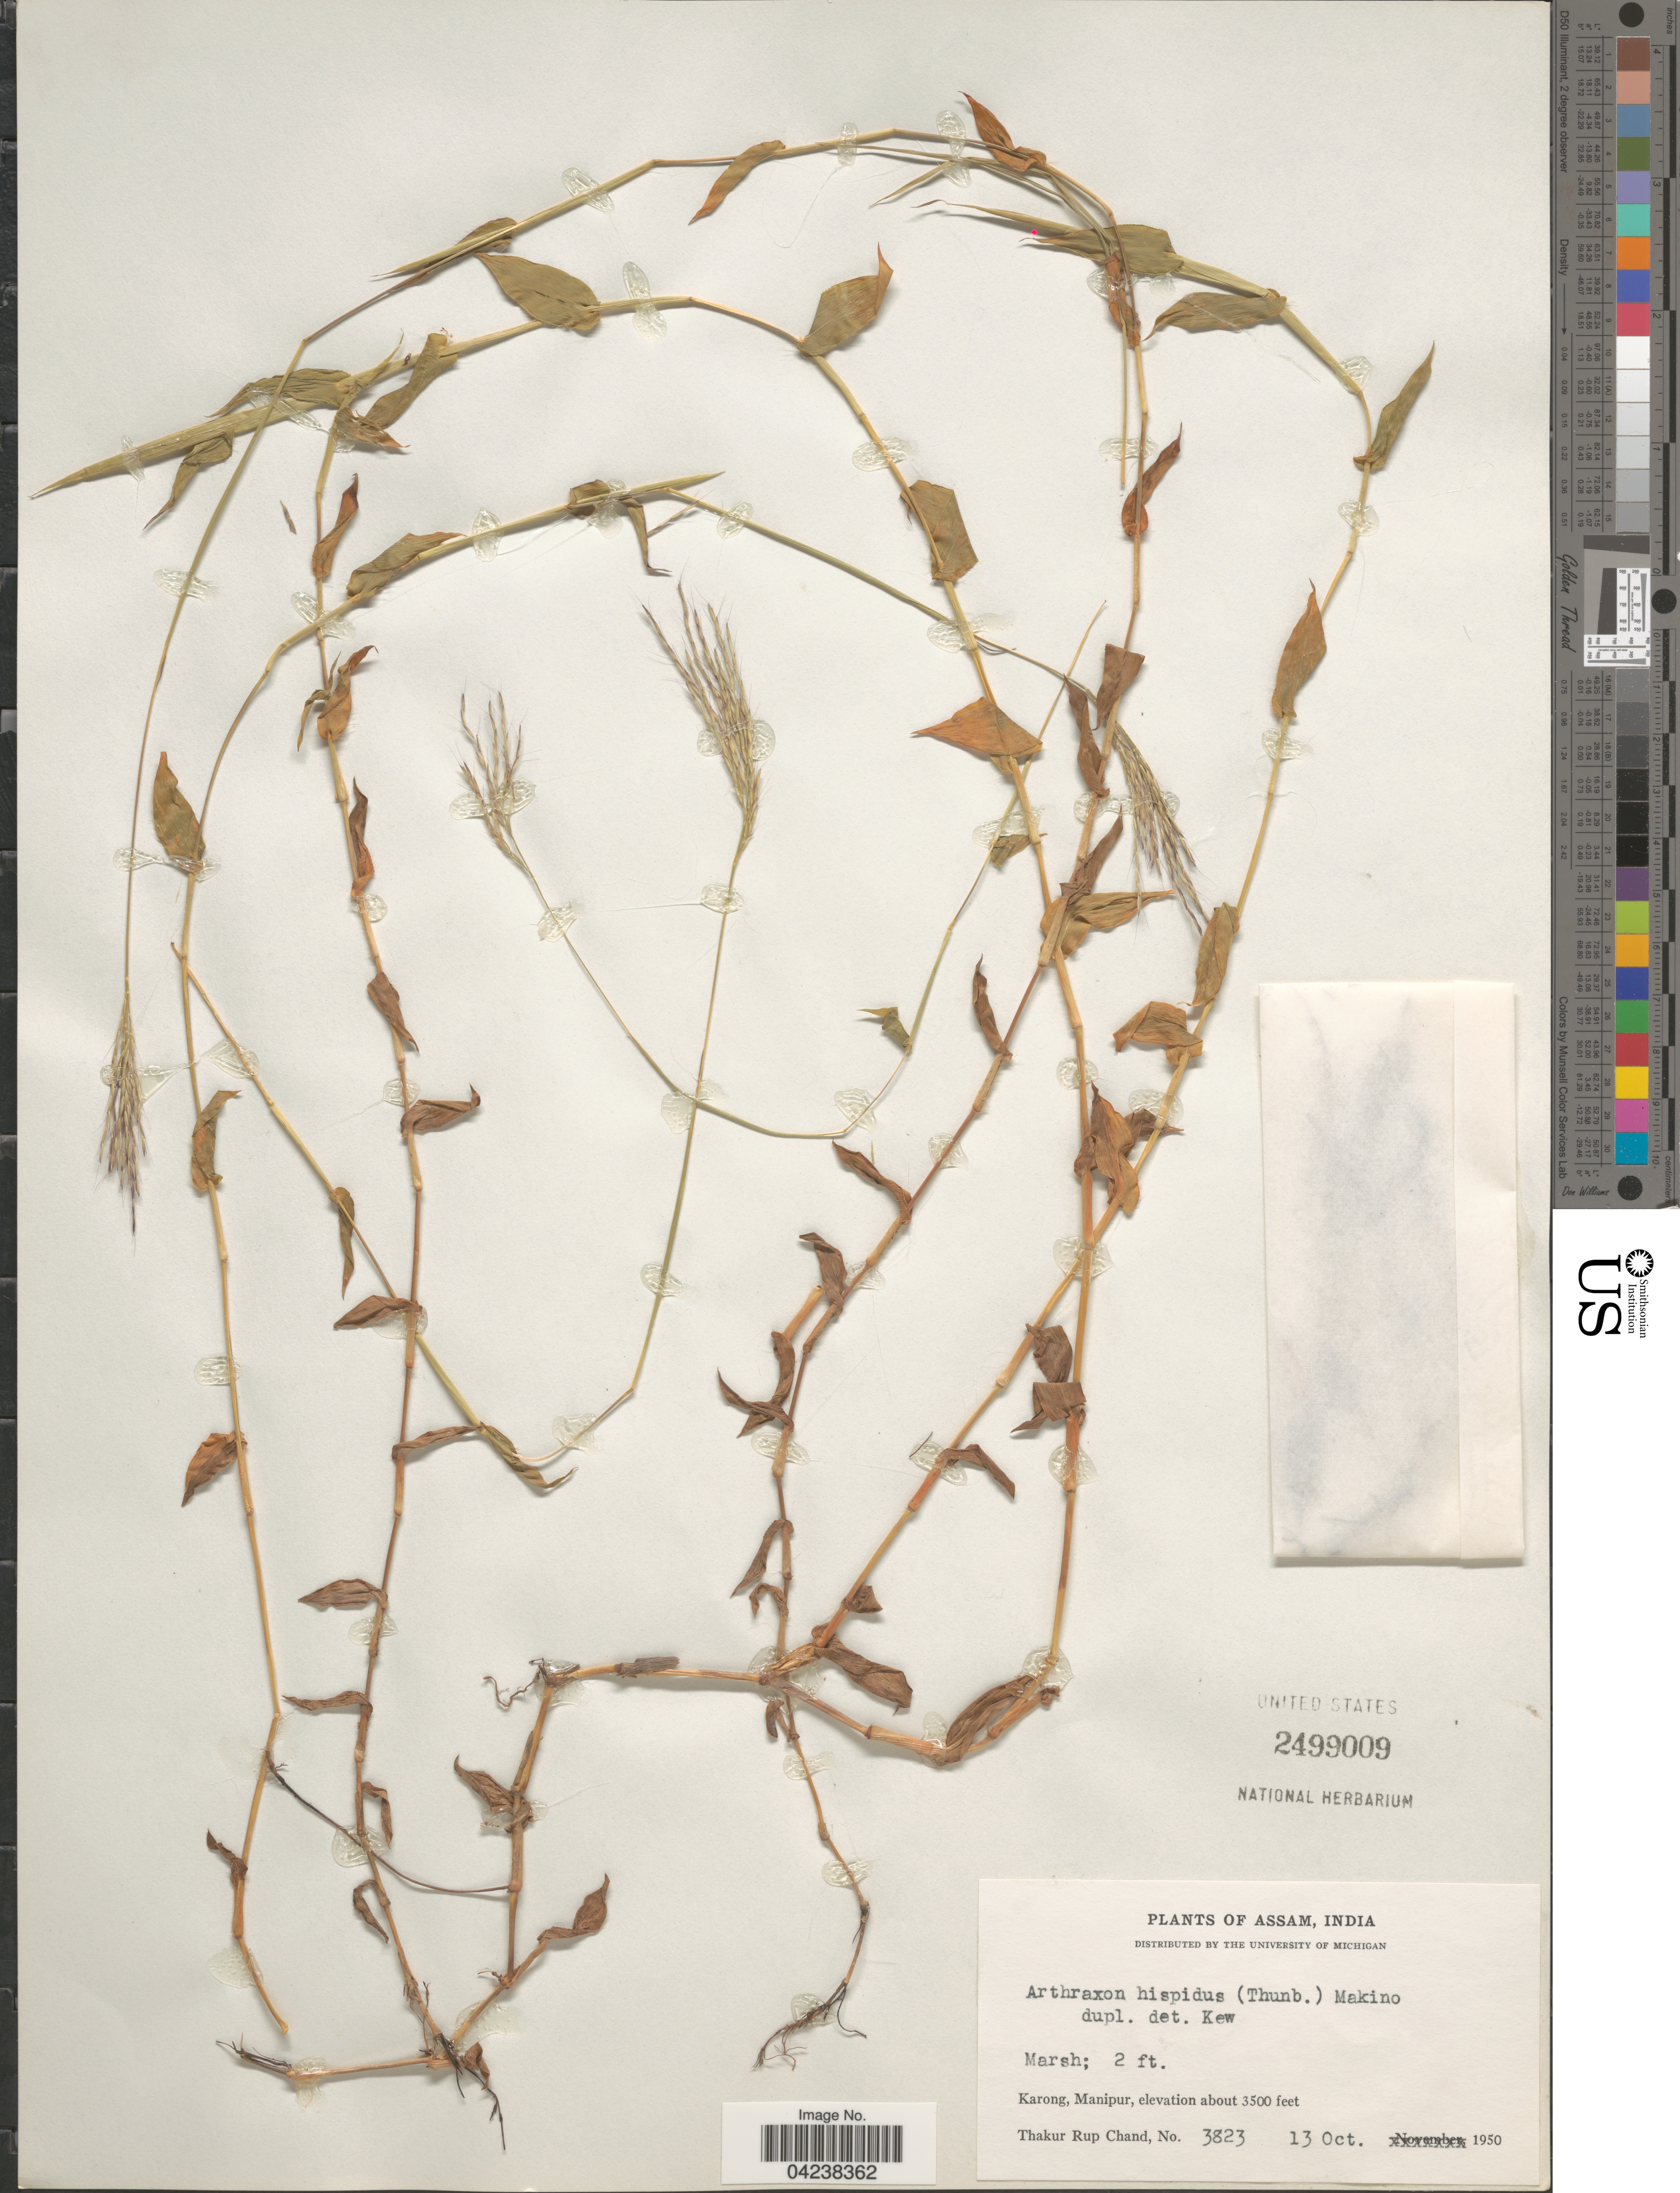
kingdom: Plantae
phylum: Tracheophyta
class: Liliopsida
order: Poales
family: Poaceae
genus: Arthraxon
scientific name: Arthraxon hispidus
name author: (Thunb.) Makino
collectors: T. R. Chand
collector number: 3823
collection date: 1950-10-13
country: India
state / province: Manipur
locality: Karong, Manipur.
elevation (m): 1067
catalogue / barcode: US 2499009